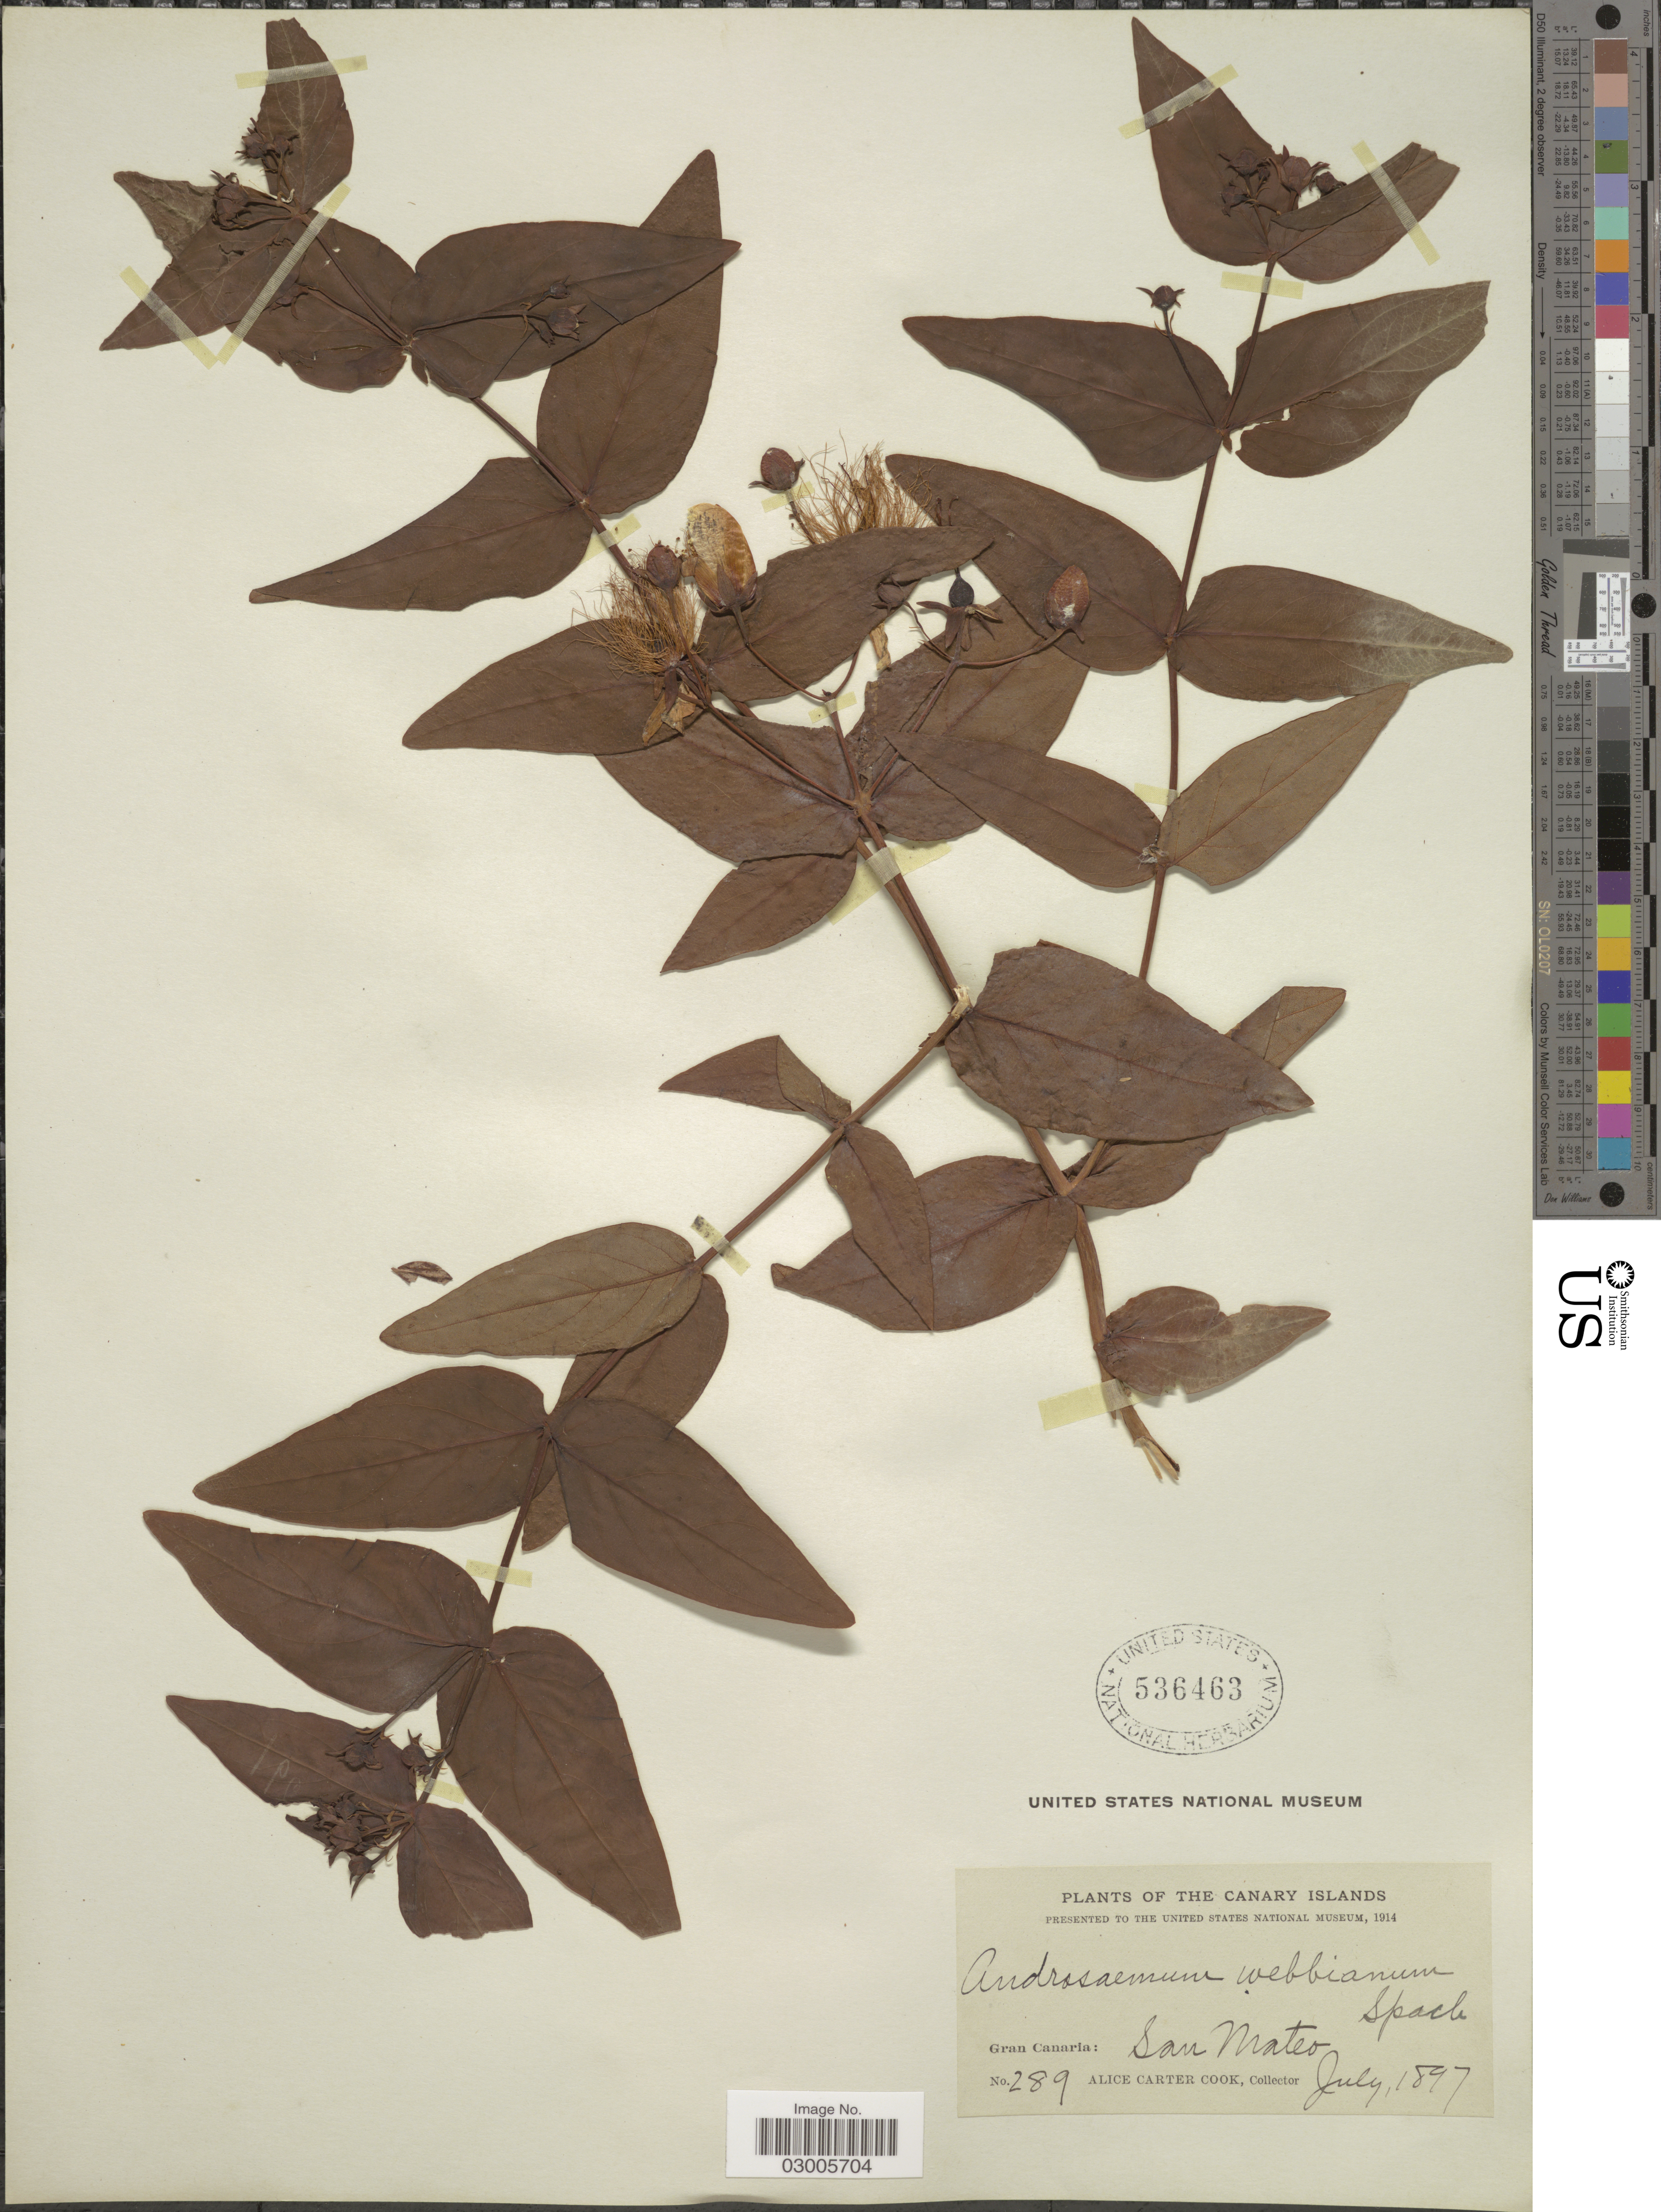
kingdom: Plantae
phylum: Tracheophyta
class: Magnoliopsida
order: Malpighiales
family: Hypericaceae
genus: Hypericum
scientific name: Hypericum grandifolium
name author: Choisy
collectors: Alice C. Cook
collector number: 289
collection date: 1897-07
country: Spain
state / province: Canarias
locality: The Canary Islands, Gran Canaria: San Mateo.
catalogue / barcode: US 536463